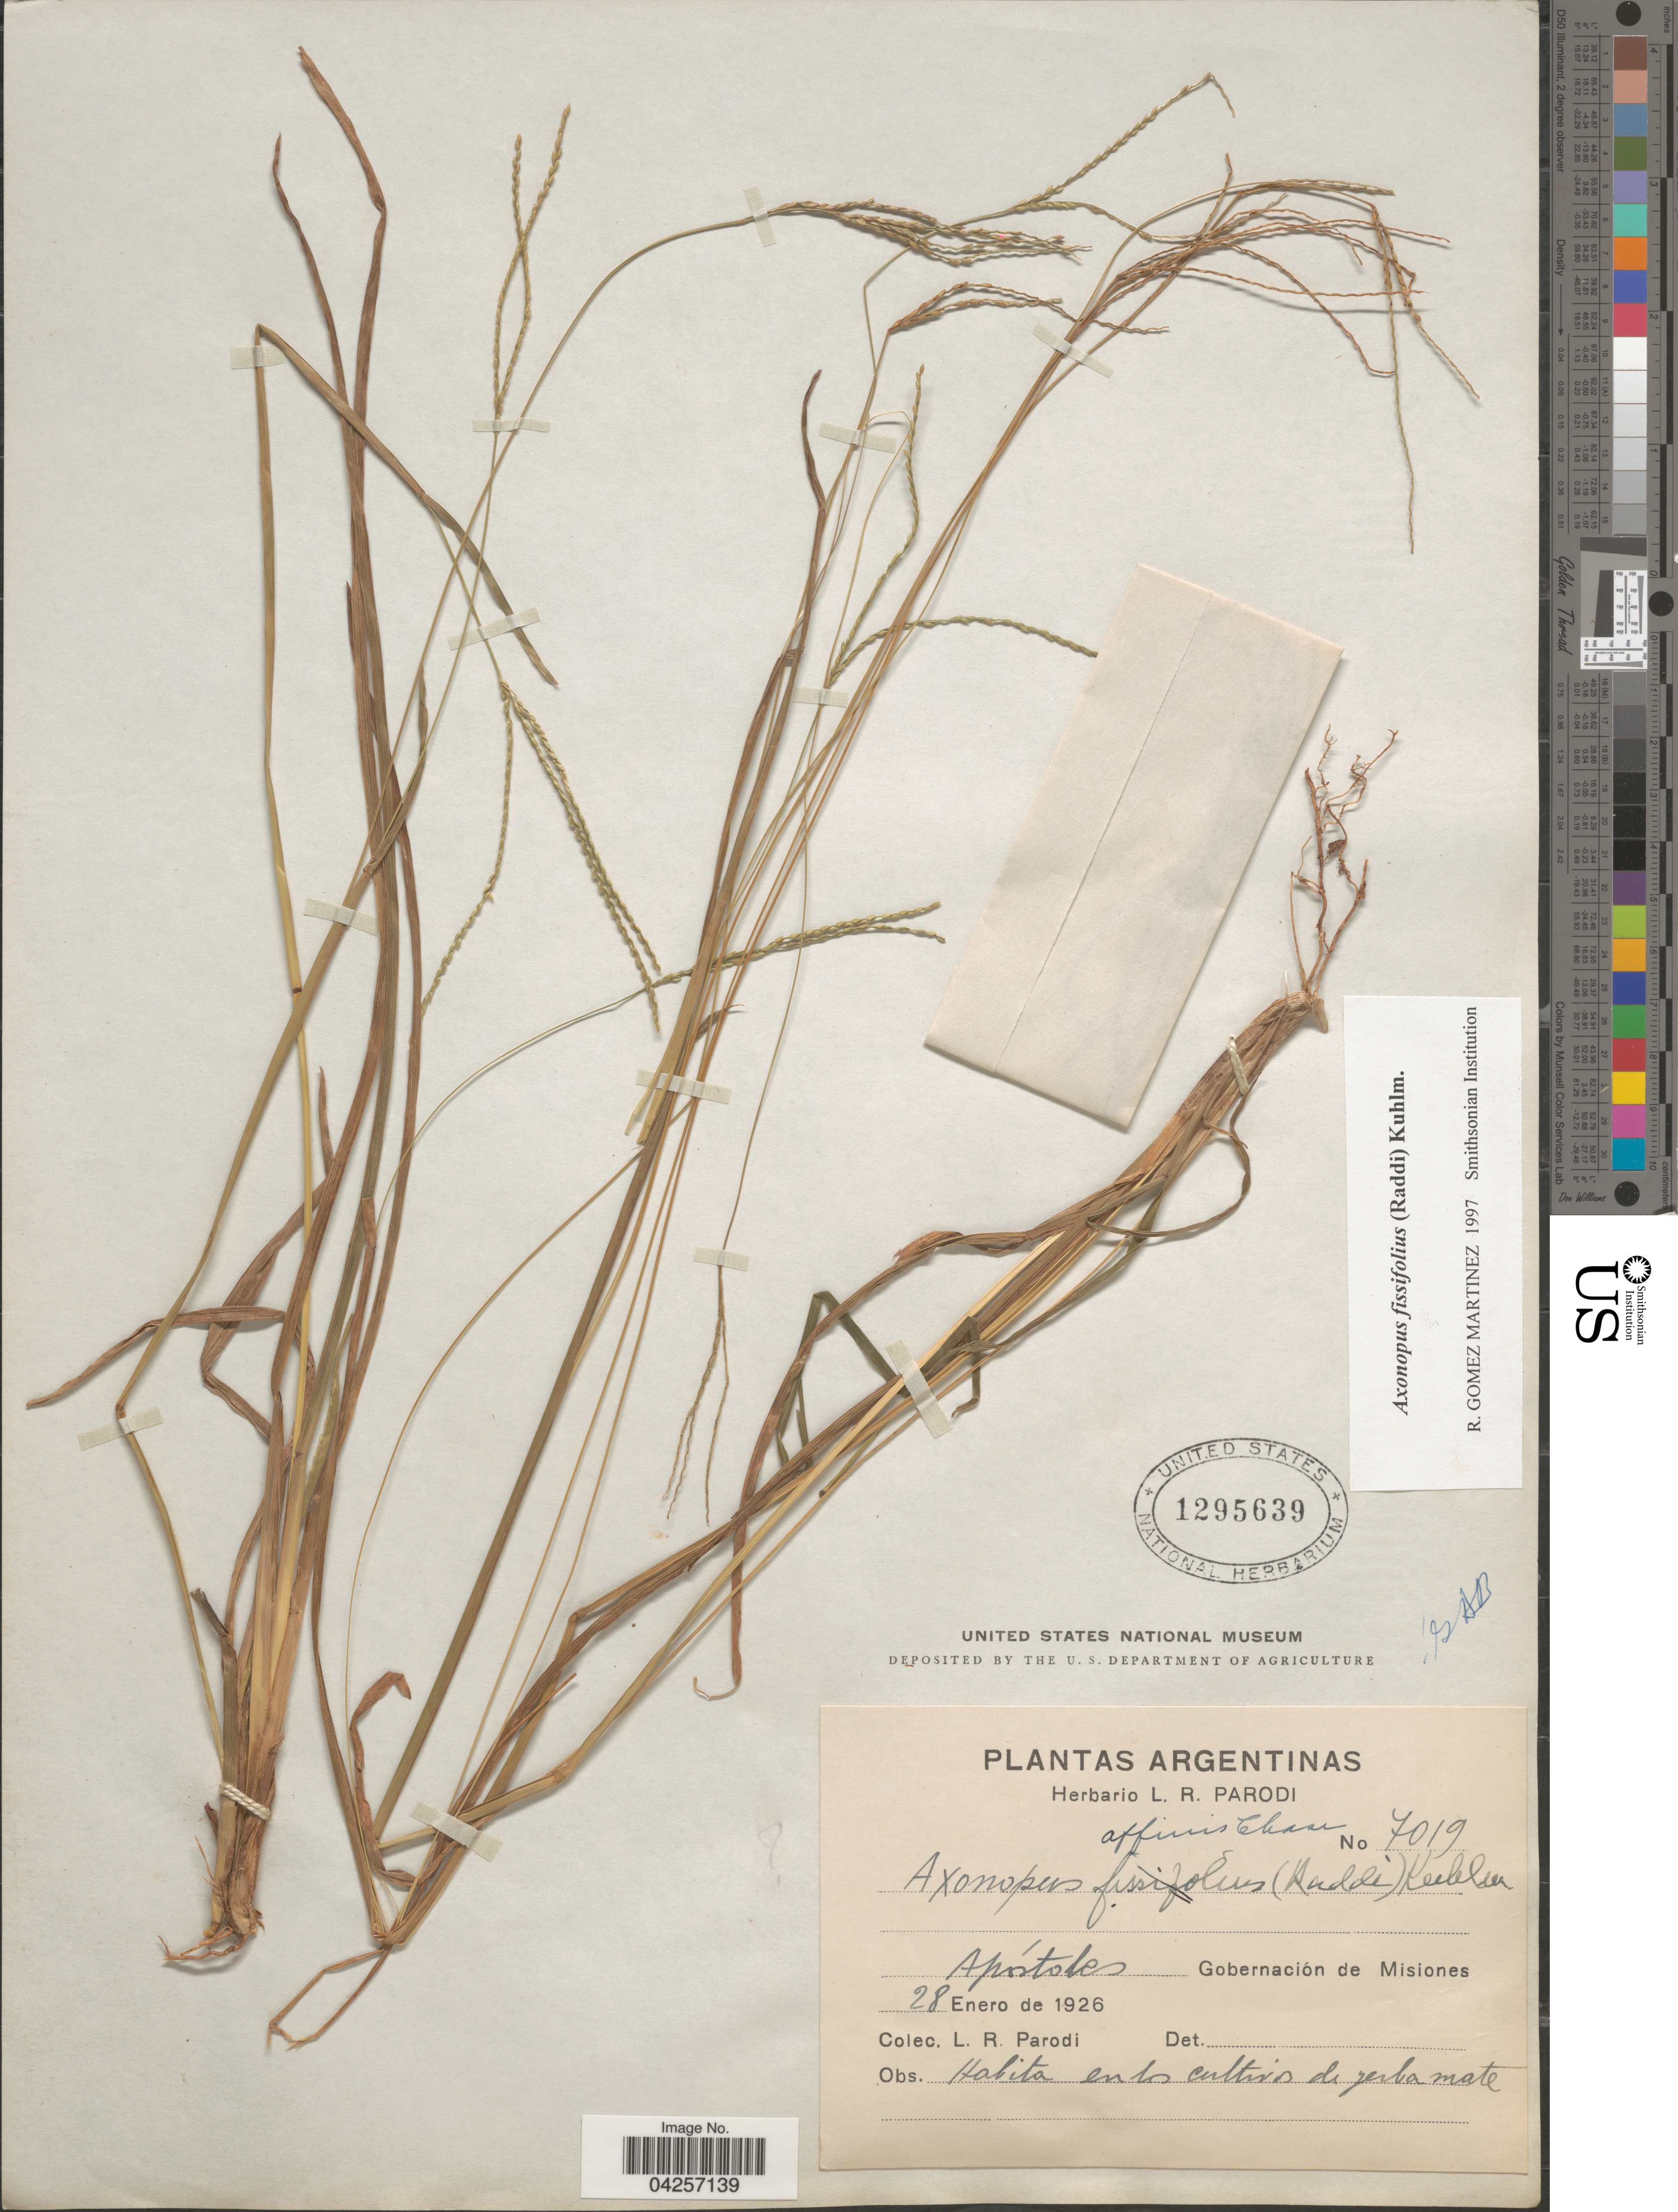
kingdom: Plantae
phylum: Tracheophyta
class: Liliopsida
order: Poales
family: Poaceae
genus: Axonopus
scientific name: Axonopus fissifolius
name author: (Raddi) Kuhlm.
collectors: L. R. Parodi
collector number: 7019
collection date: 1926-01-28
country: Argentina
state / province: Misiones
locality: Apóstoles. Gobernación de Misiones.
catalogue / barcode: US 1295639